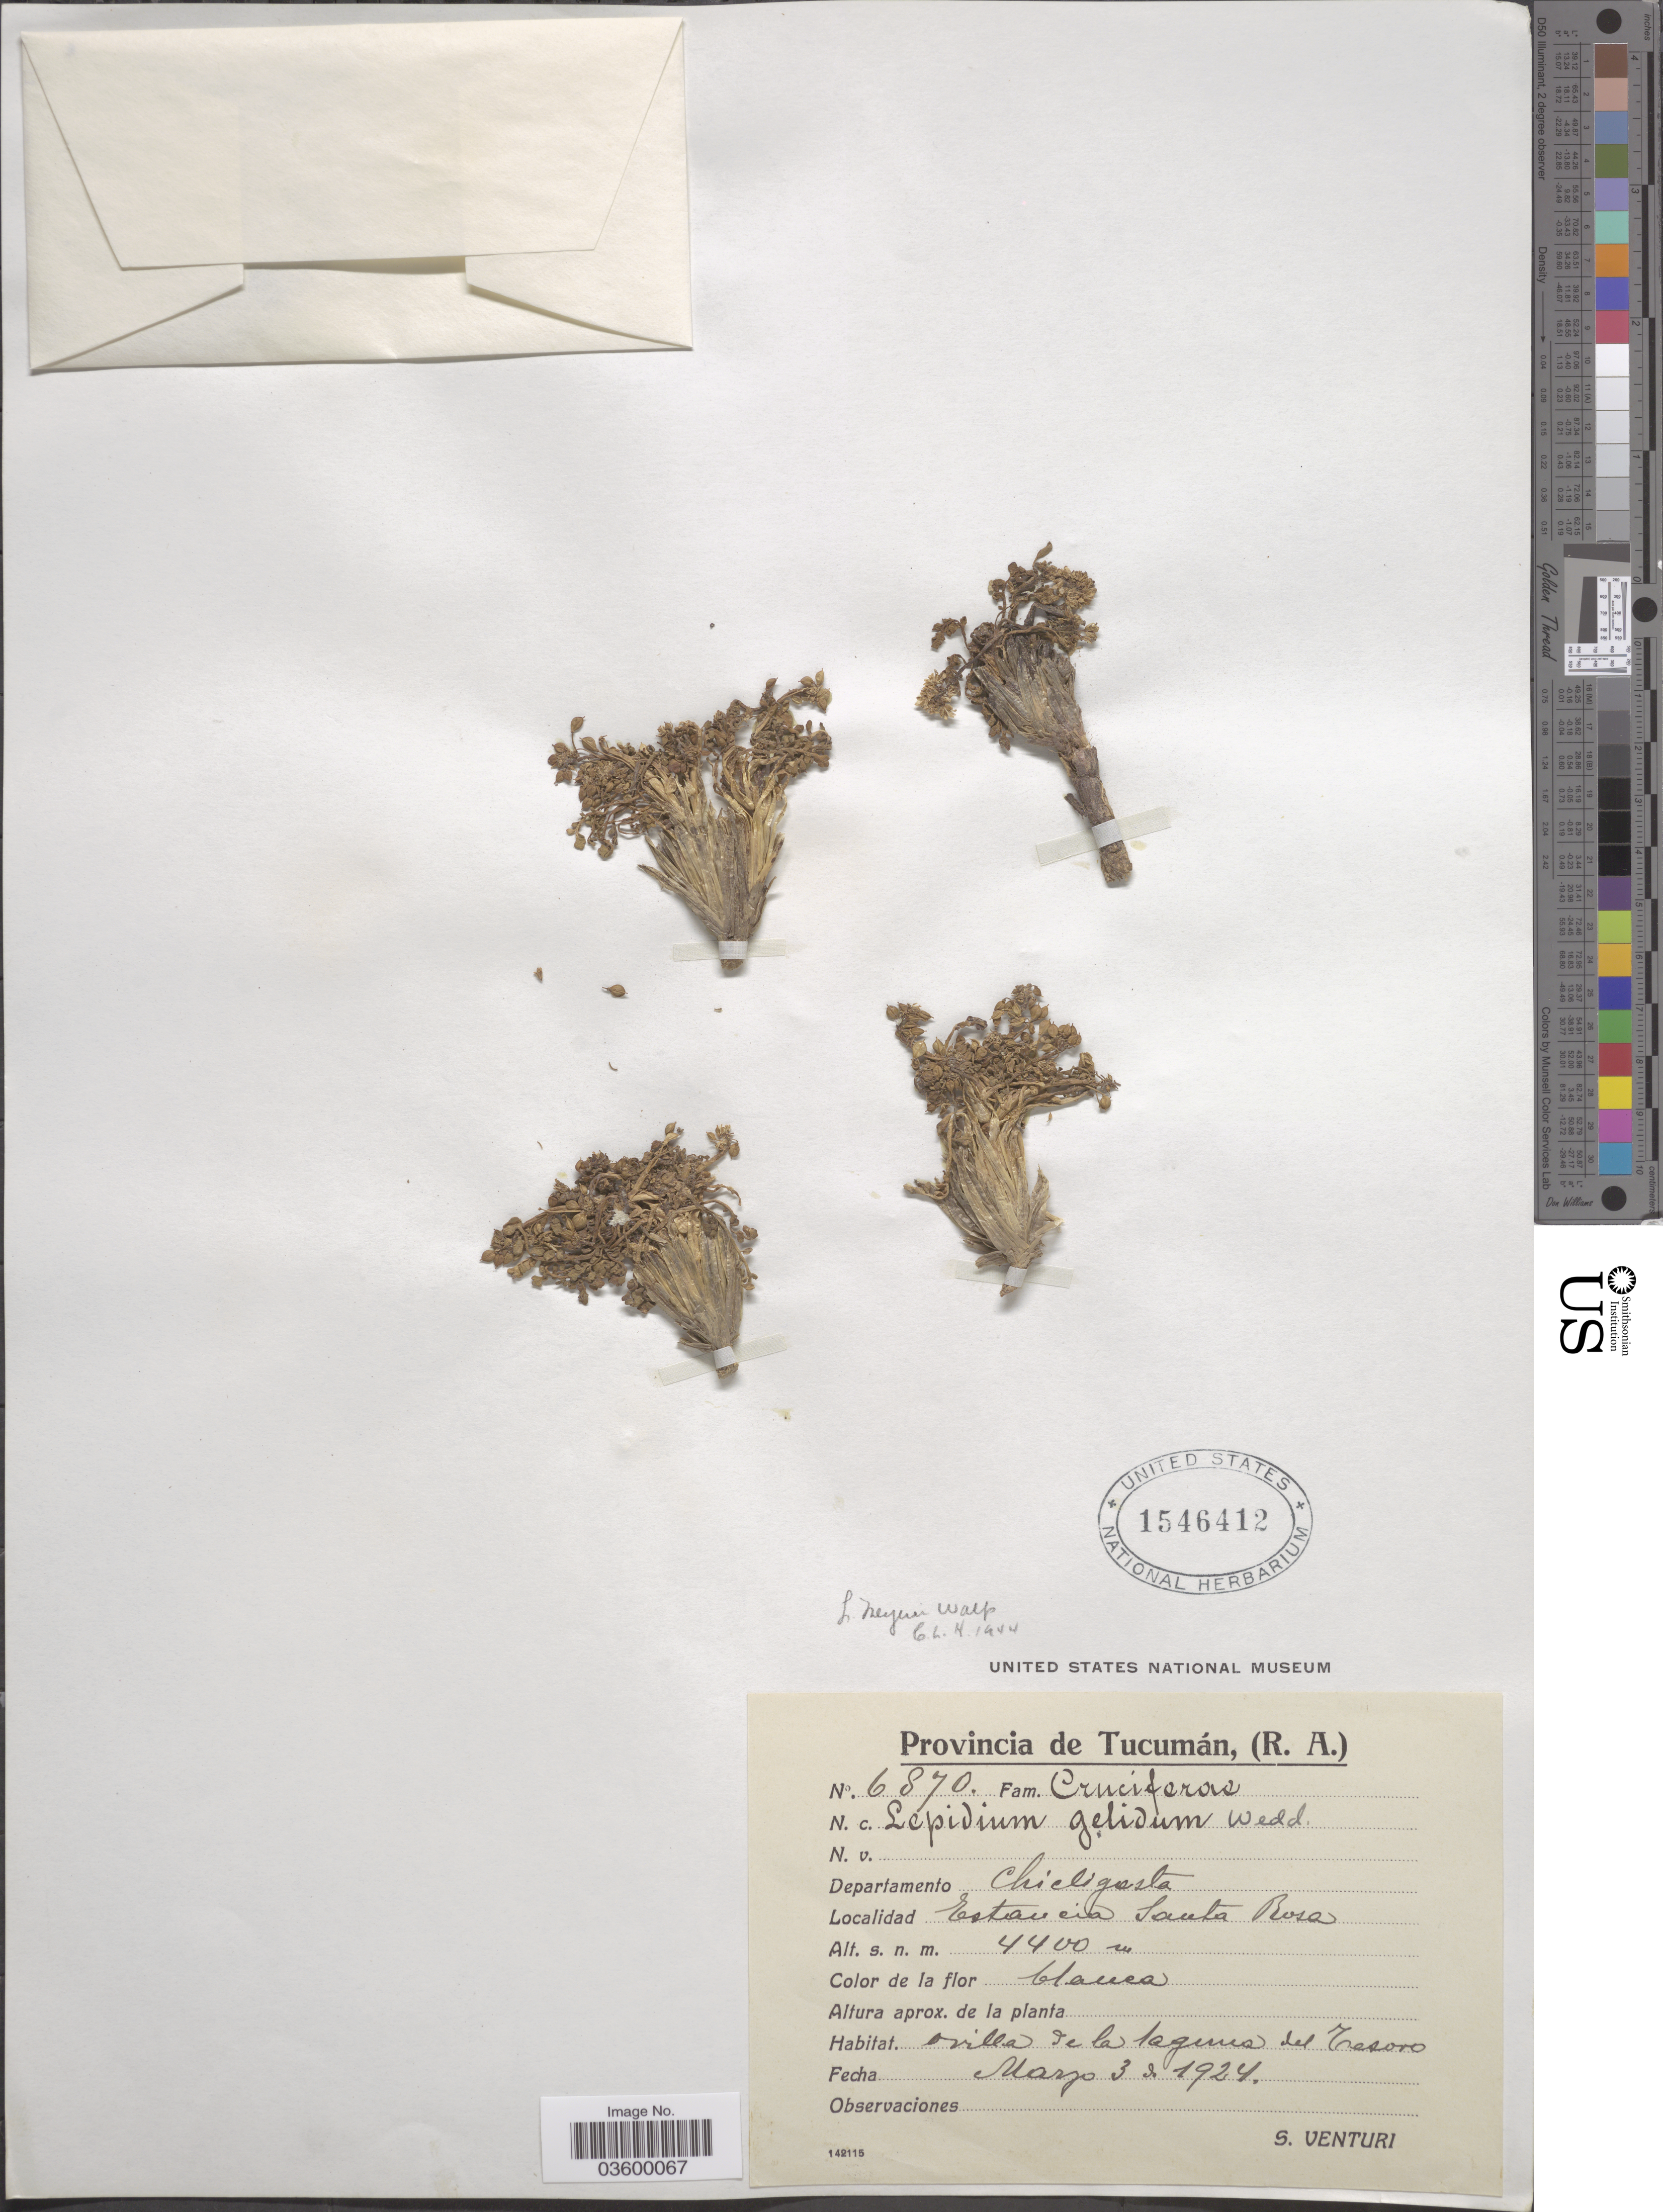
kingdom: Plantae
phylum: Tracheophyta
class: Magnoliopsida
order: Brassicales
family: Brassicaceae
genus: Lepidium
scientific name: Lepidium meyenii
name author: Walp.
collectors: S. Venturi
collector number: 6870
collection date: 1924-03-03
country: Argentina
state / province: Tucuman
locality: Departamento Chicligasta. Estancia Santa Rosa.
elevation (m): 4400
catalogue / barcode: US 1546412